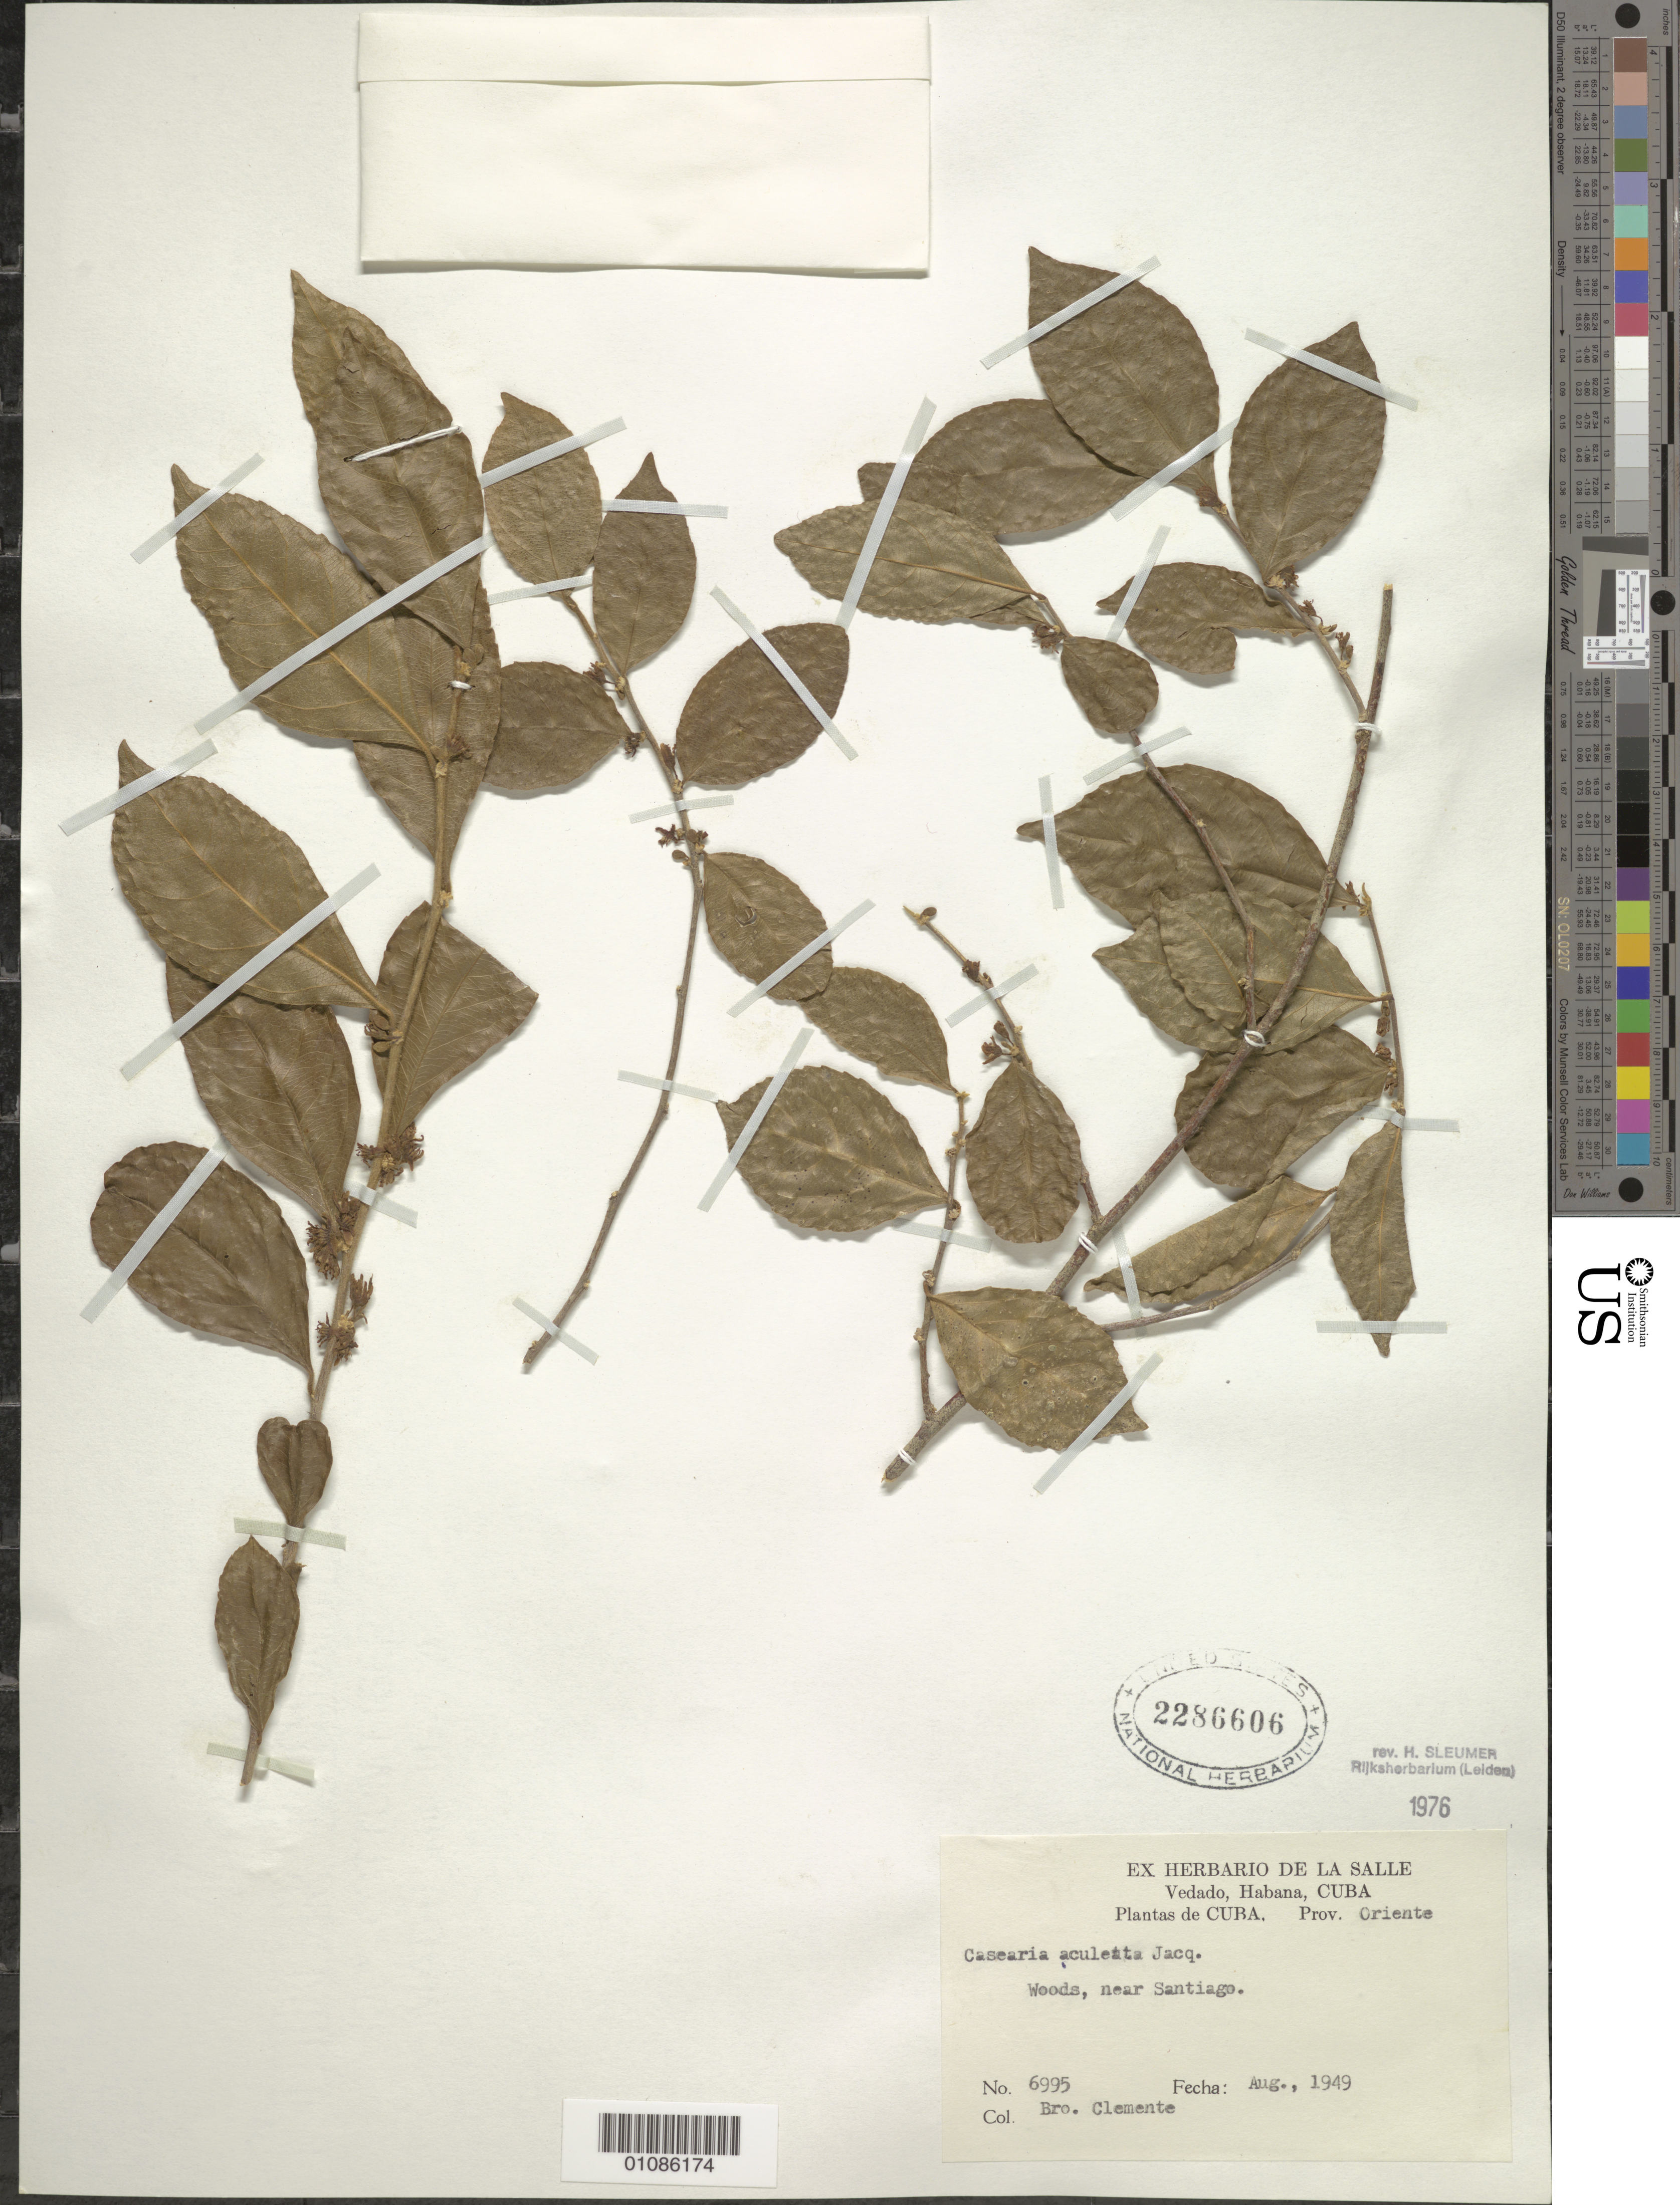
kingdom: Plantae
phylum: Tracheophyta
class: Magnoliopsida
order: Malpighiales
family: Salicaceae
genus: Casearia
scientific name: Casearia aculeata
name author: Jacq.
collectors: Bro. Clemente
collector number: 6995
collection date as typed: Aug 1949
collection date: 1949-08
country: Cuba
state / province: Santiago de Cuba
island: Cuba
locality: Near Santiago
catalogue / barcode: US 2286606